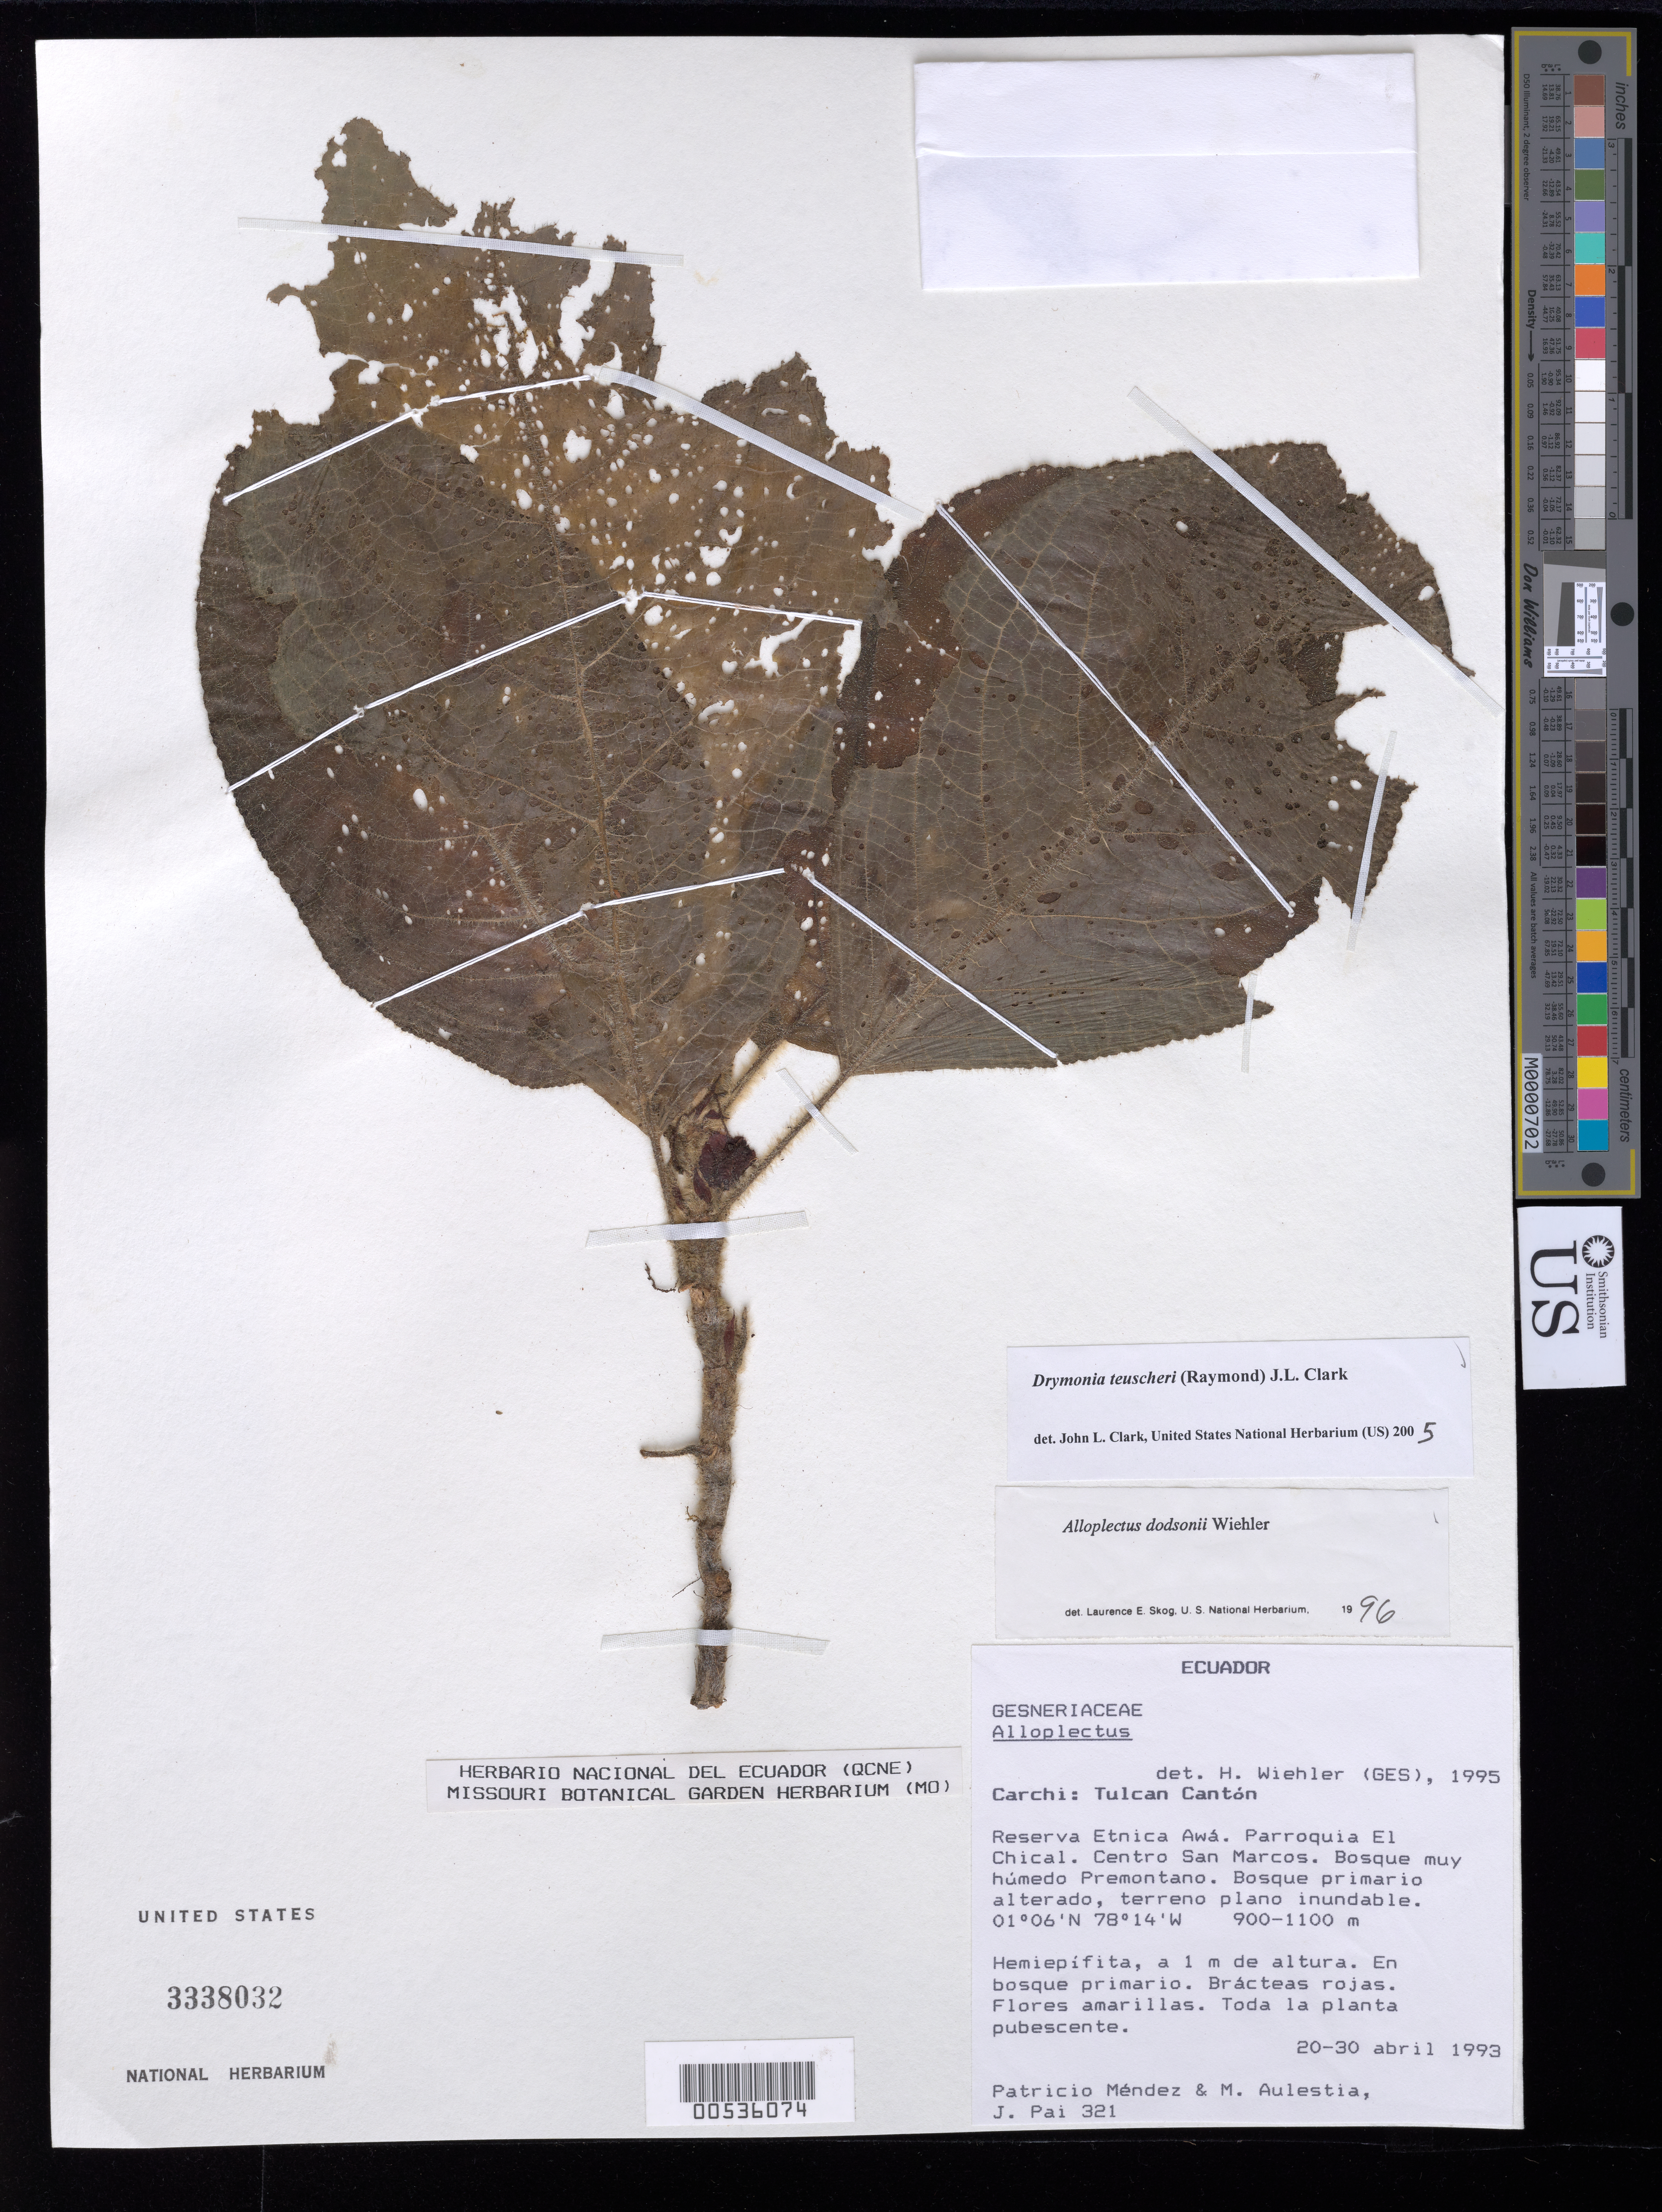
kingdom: Plantae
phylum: Tracheophyta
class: Magnoliopsida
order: Lamiales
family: Gesneriaceae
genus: Drymonia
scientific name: Drymonia teuscheri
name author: (Raymond) J.L. Clark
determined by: Clark, J. L., (SEL), The Marie Selby Botanical Garden (UNITED STATES)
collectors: P. Méndez, M. Aulestia & J. Pai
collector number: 321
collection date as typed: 20-30 Apr 1993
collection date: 1993-04-20/1993-04-30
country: Ecuador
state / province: Carchi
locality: Tulcan Cantón: Reserva Etnica Awá, Parroquia El Chical, Centro San Marcos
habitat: Bosque muy húmedo premontano, bosque primario alterado, terreno plano inundable; en bosque primario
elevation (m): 900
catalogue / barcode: US 3338032